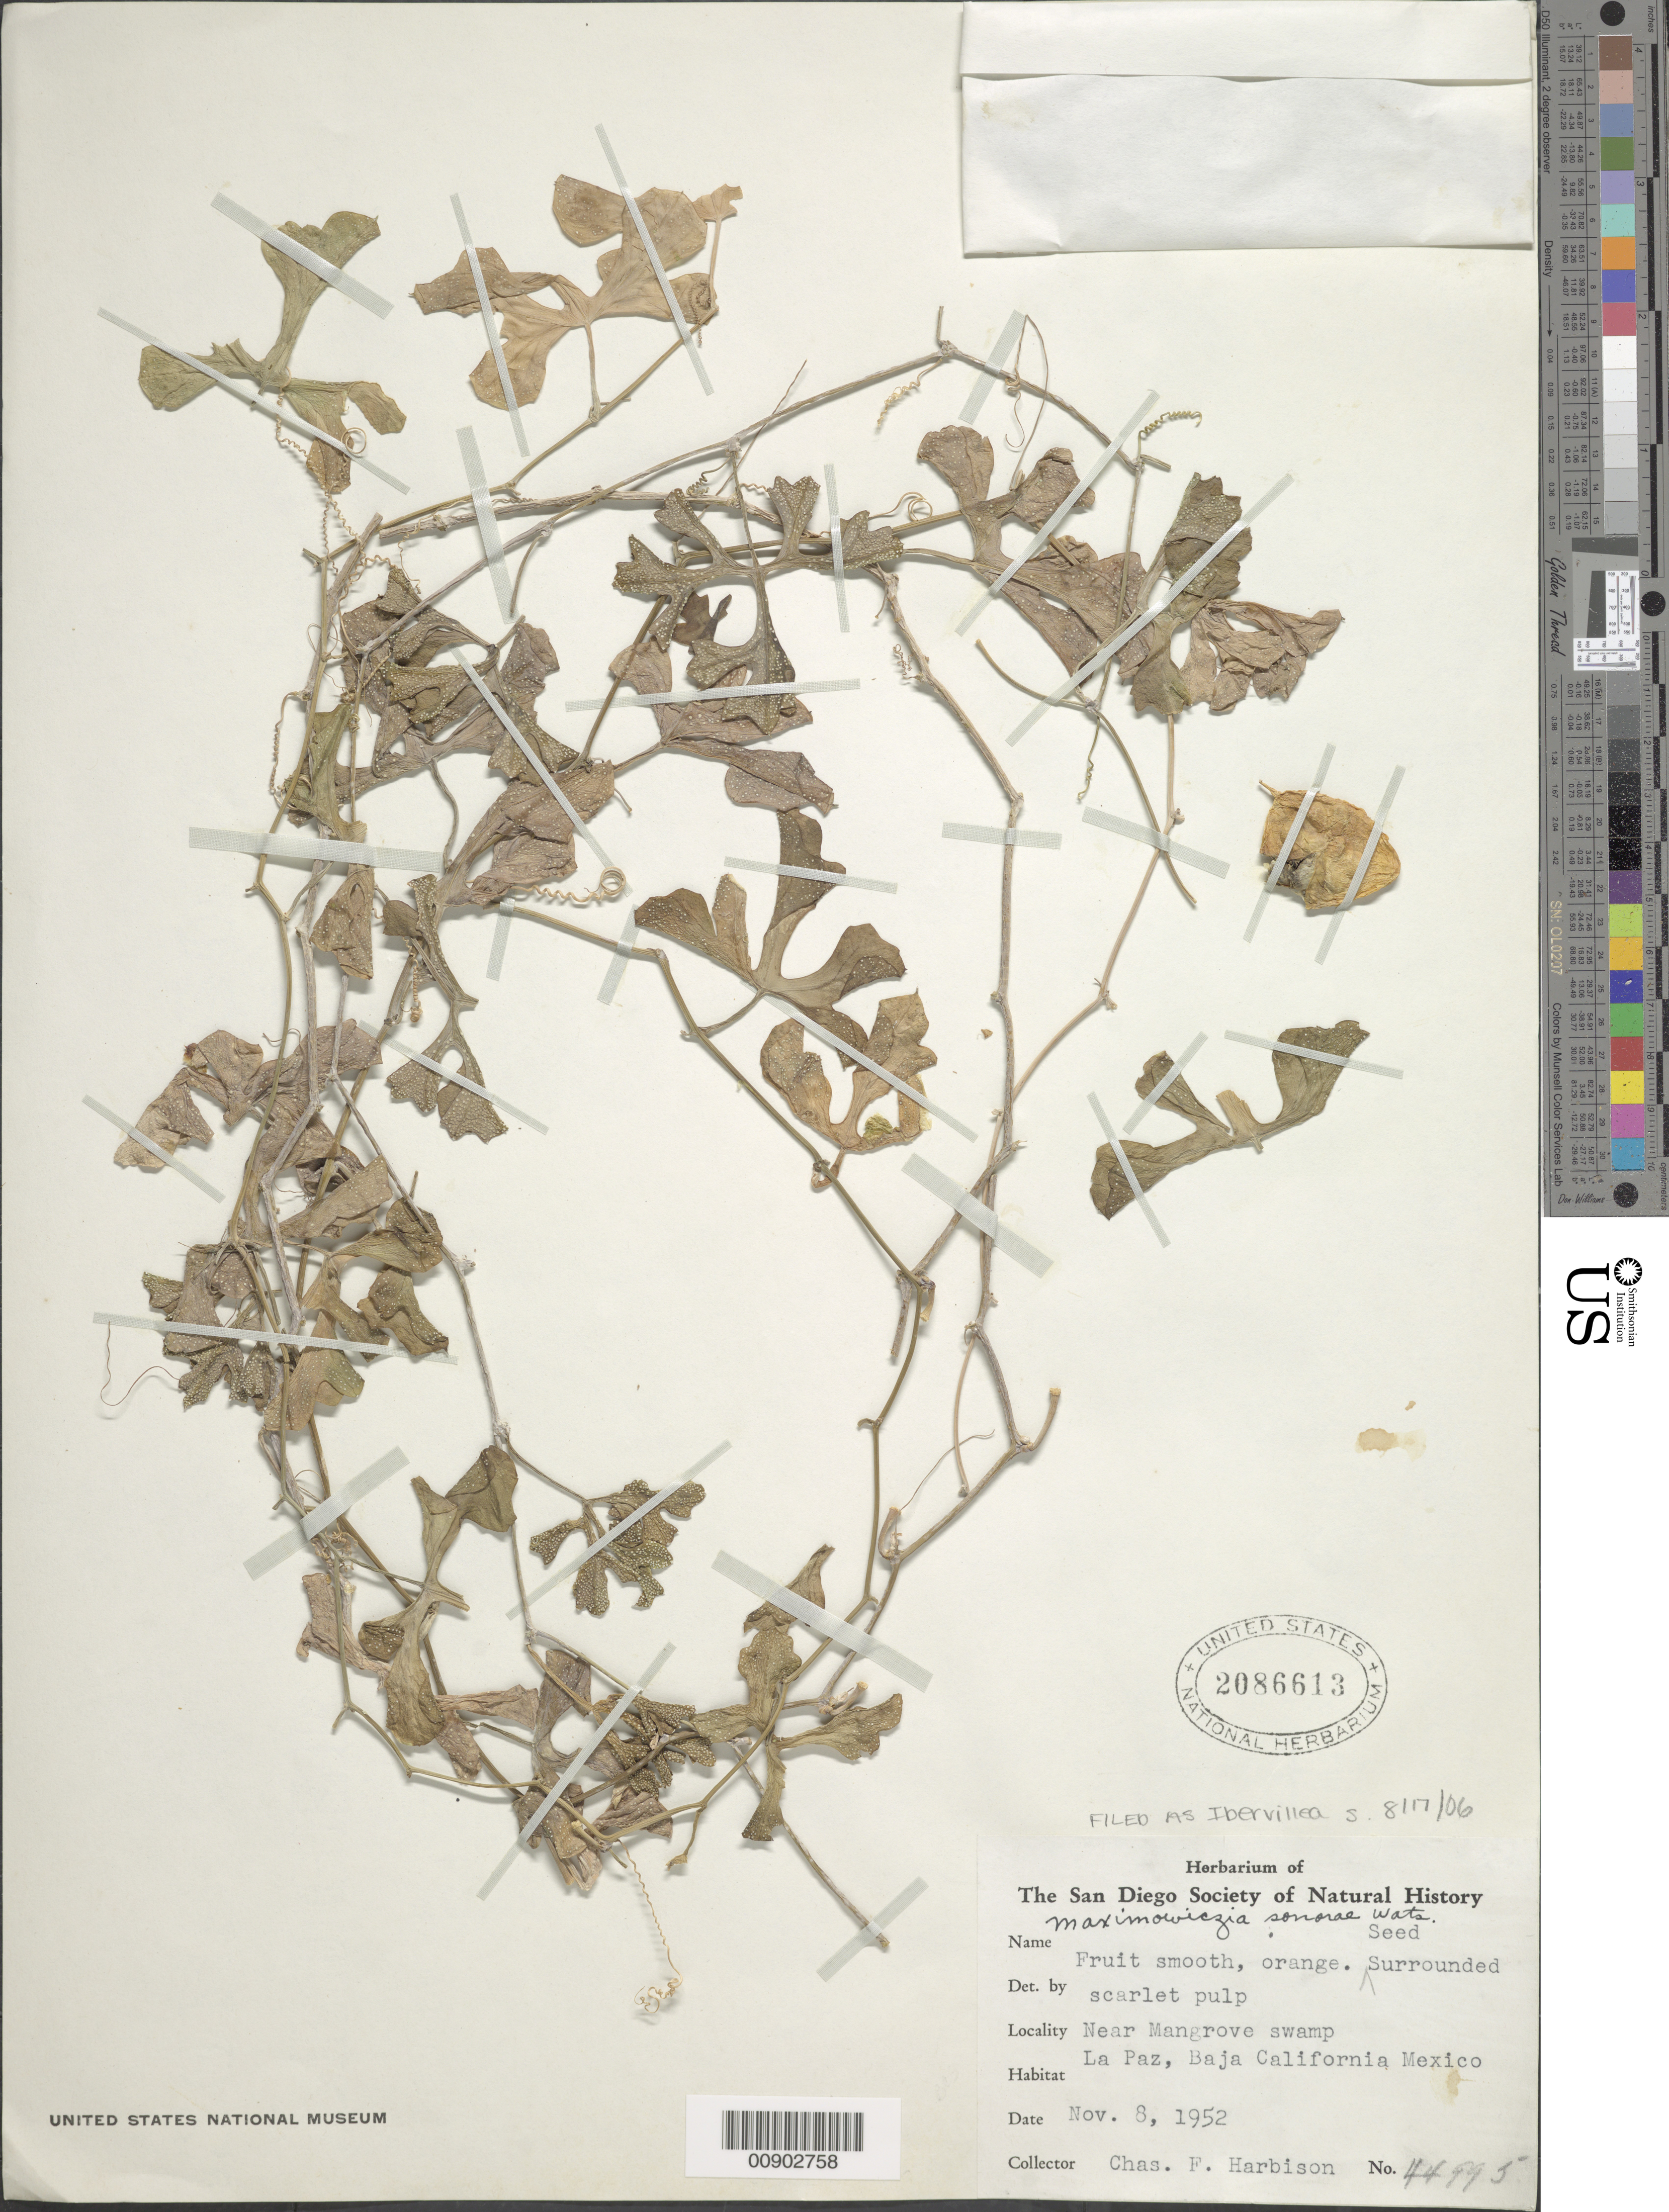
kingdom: Plantae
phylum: Tracheophyta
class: Magnoliopsida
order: Cucurbitales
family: Cucurbitaceae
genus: Ibervillea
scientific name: Ibervillea sonorae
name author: (S. Watson) Greene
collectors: C. F. Harbison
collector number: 44995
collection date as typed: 08 Nov 1952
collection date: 1952-11-08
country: Mexico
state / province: Baja California Sur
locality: La Paz, Baja California Sur.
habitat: Near Mangrove swamp.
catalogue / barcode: US 2086613